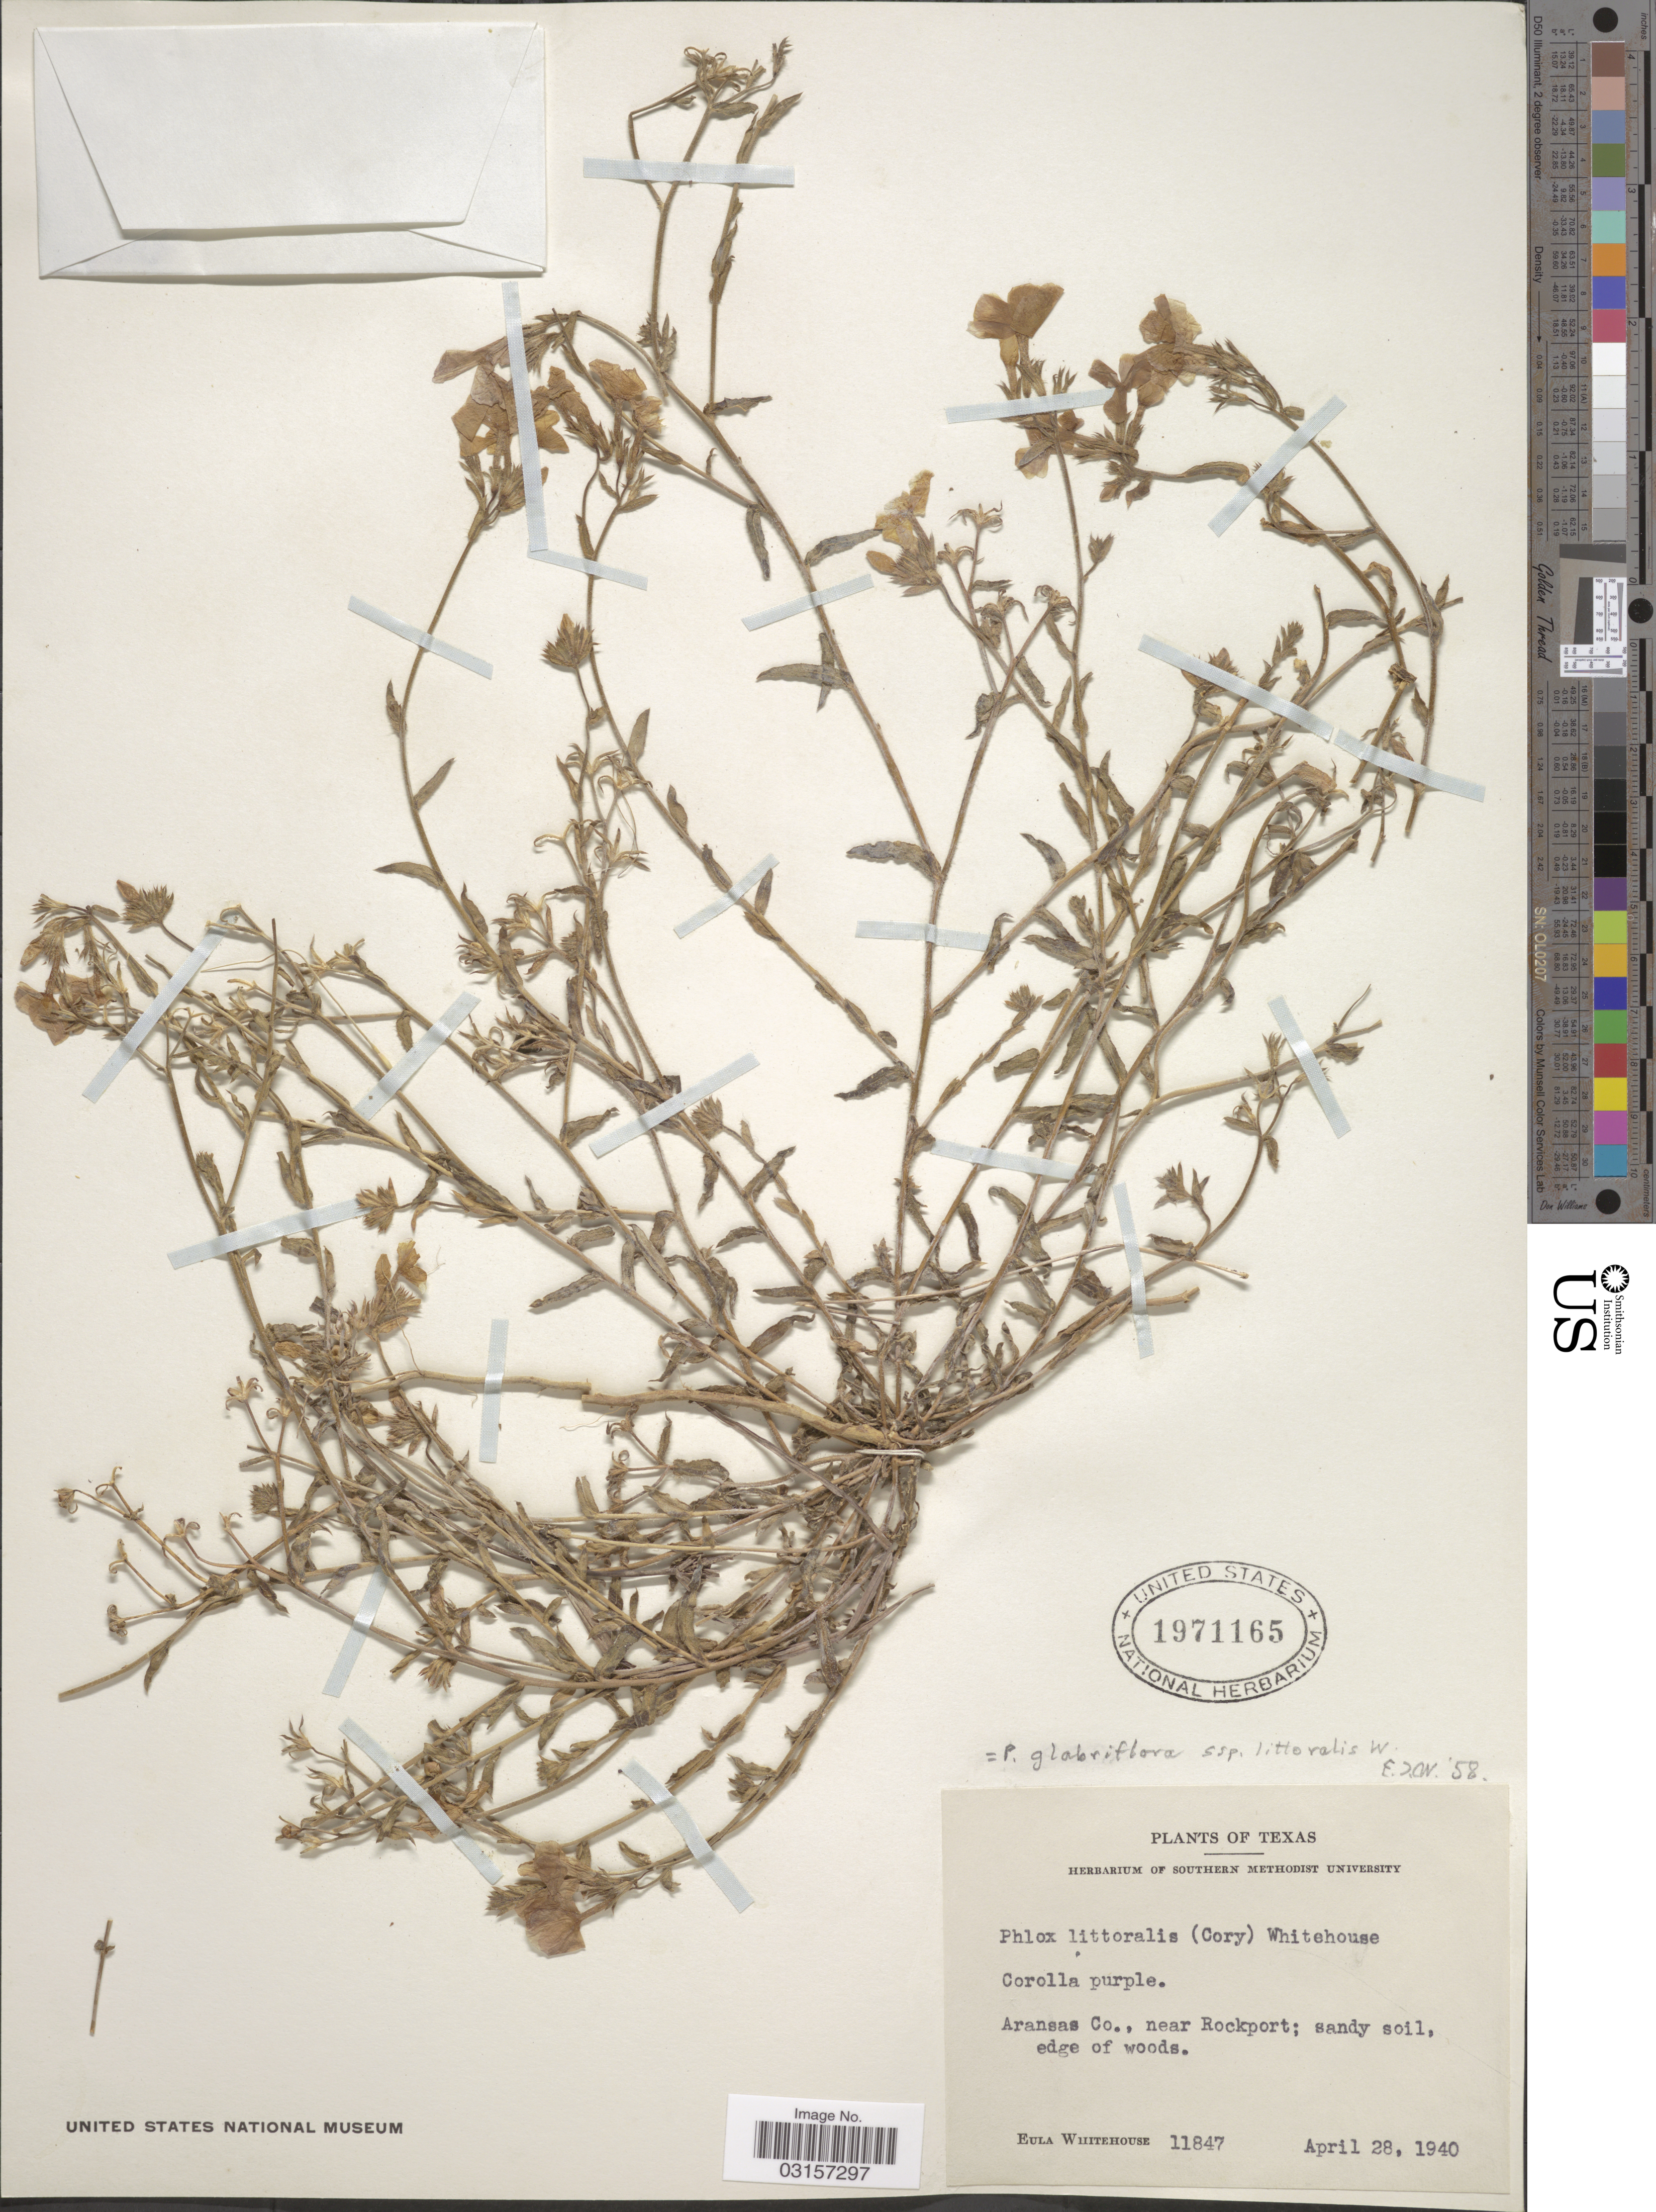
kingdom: Plantae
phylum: Tracheophyta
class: Magnoliopsida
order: Ericales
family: Polemoniaceae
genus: Phlox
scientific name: Phlox glabriflora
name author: (Brand) Whitehouse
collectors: E. Whitehouse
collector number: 11847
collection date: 1940-04-28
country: United States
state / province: Texas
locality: Aransas Co., near Rockport.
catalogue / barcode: US 1971165